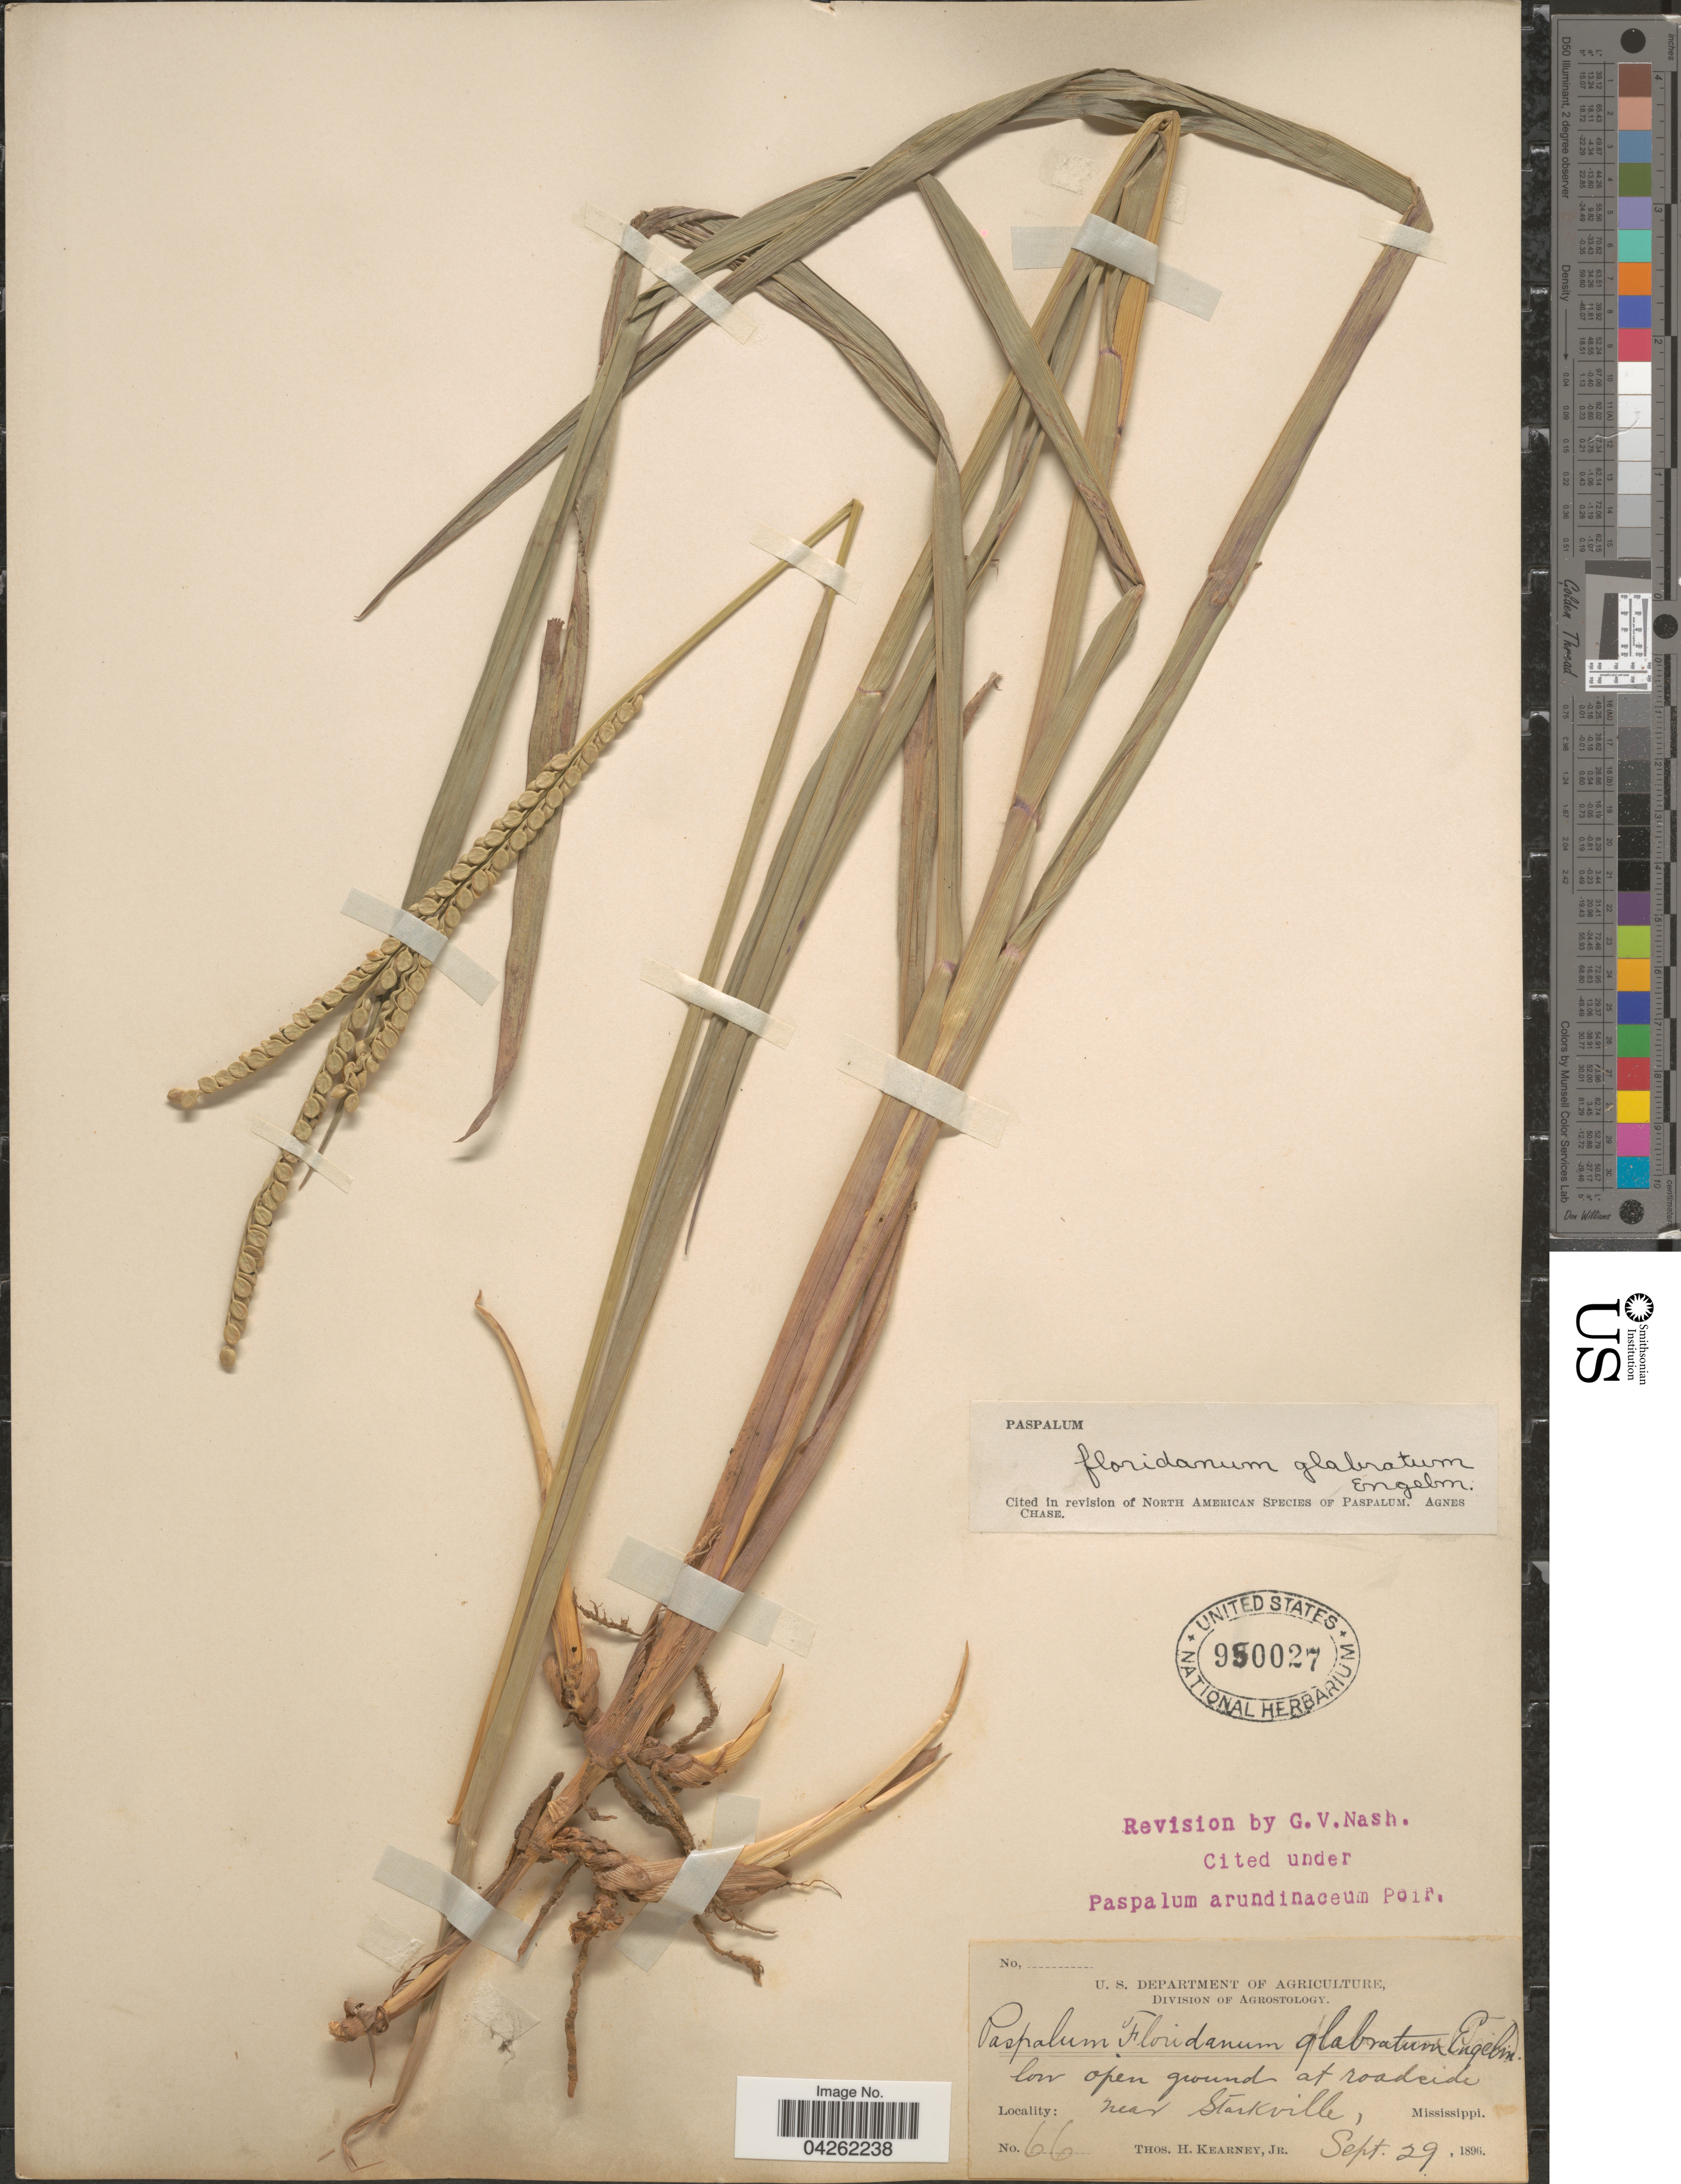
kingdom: Plantae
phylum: Tracheophyta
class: Liliopsida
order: Poales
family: Poaceae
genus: Paspalum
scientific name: Paspalum floridanum var. glabratum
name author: Engelm. ex Vasey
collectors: T. H. Kearney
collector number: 66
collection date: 1896-09-29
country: United States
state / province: Mississippi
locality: Low open ground at roadside near Starkville.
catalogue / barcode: US 950027